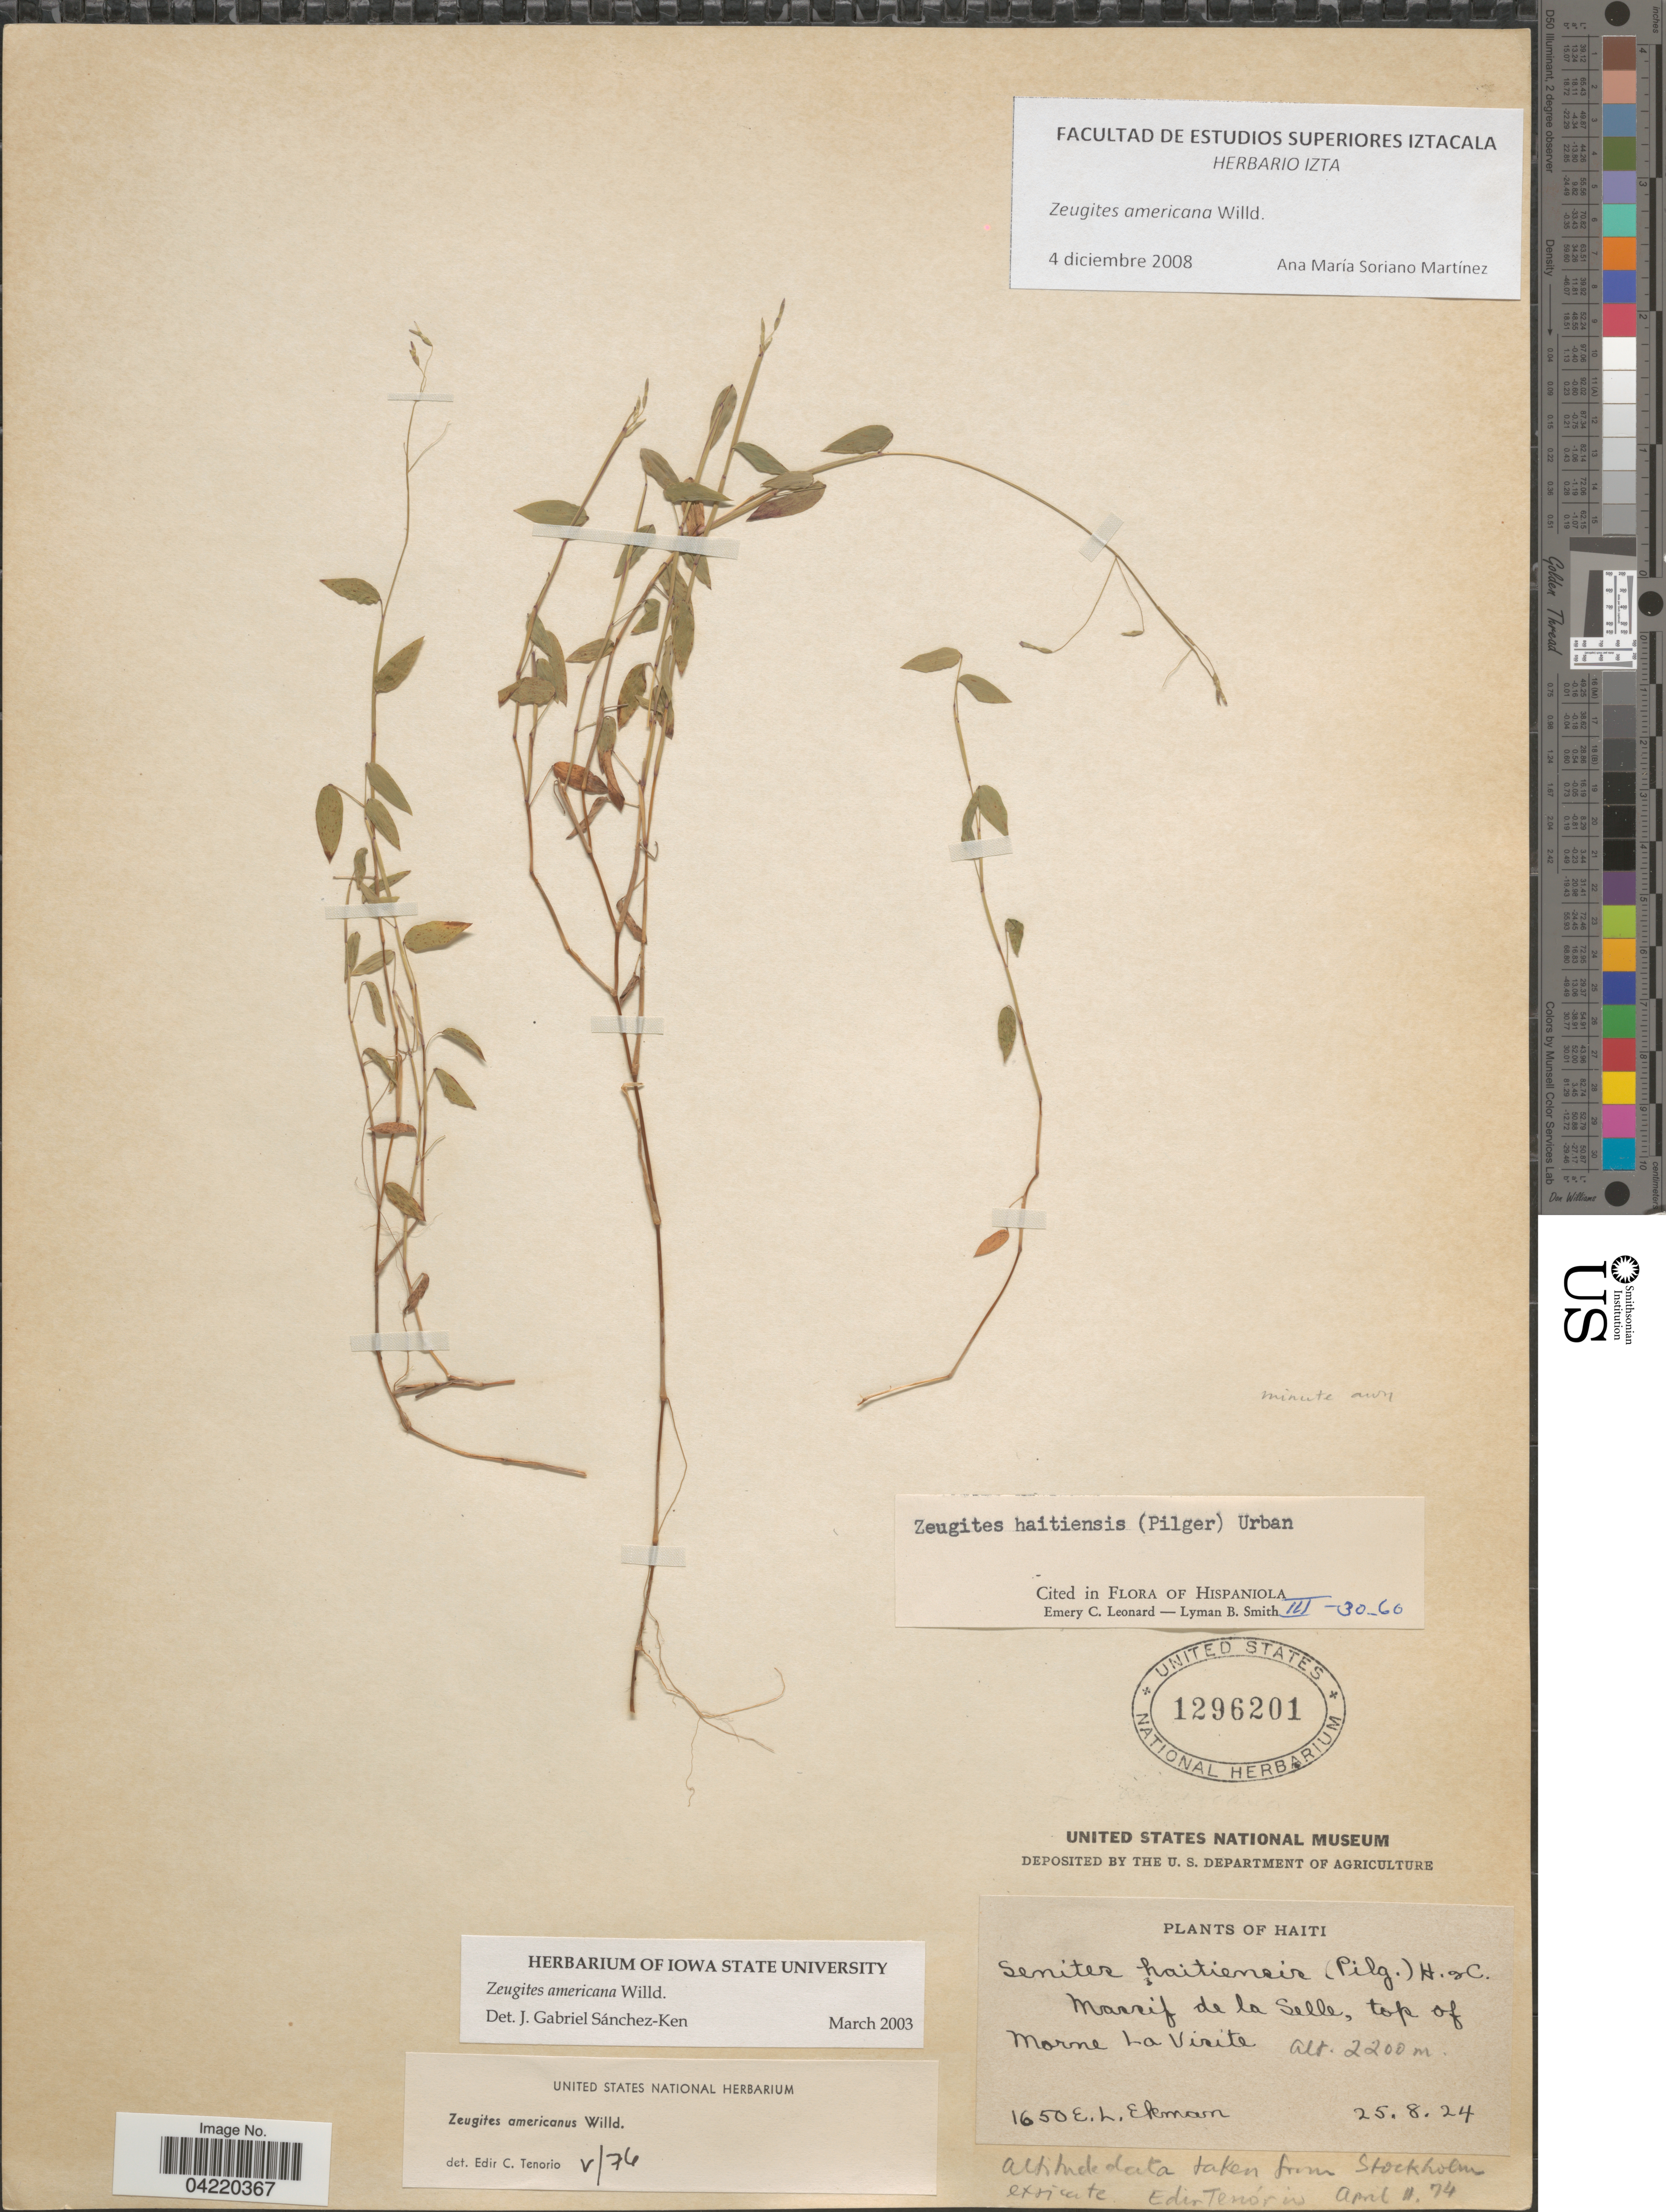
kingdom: Plantae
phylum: Tracheophyta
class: Liliopsida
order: Poales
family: Poaceae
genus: Zeugites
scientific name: Zeugites americanus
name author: Willd.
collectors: E. L. Ekman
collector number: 1650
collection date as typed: Transcribed d/m/y: 25/8/24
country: Haiti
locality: Massif de la Selle, top of Morne La Visite.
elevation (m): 2200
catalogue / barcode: US 1296201